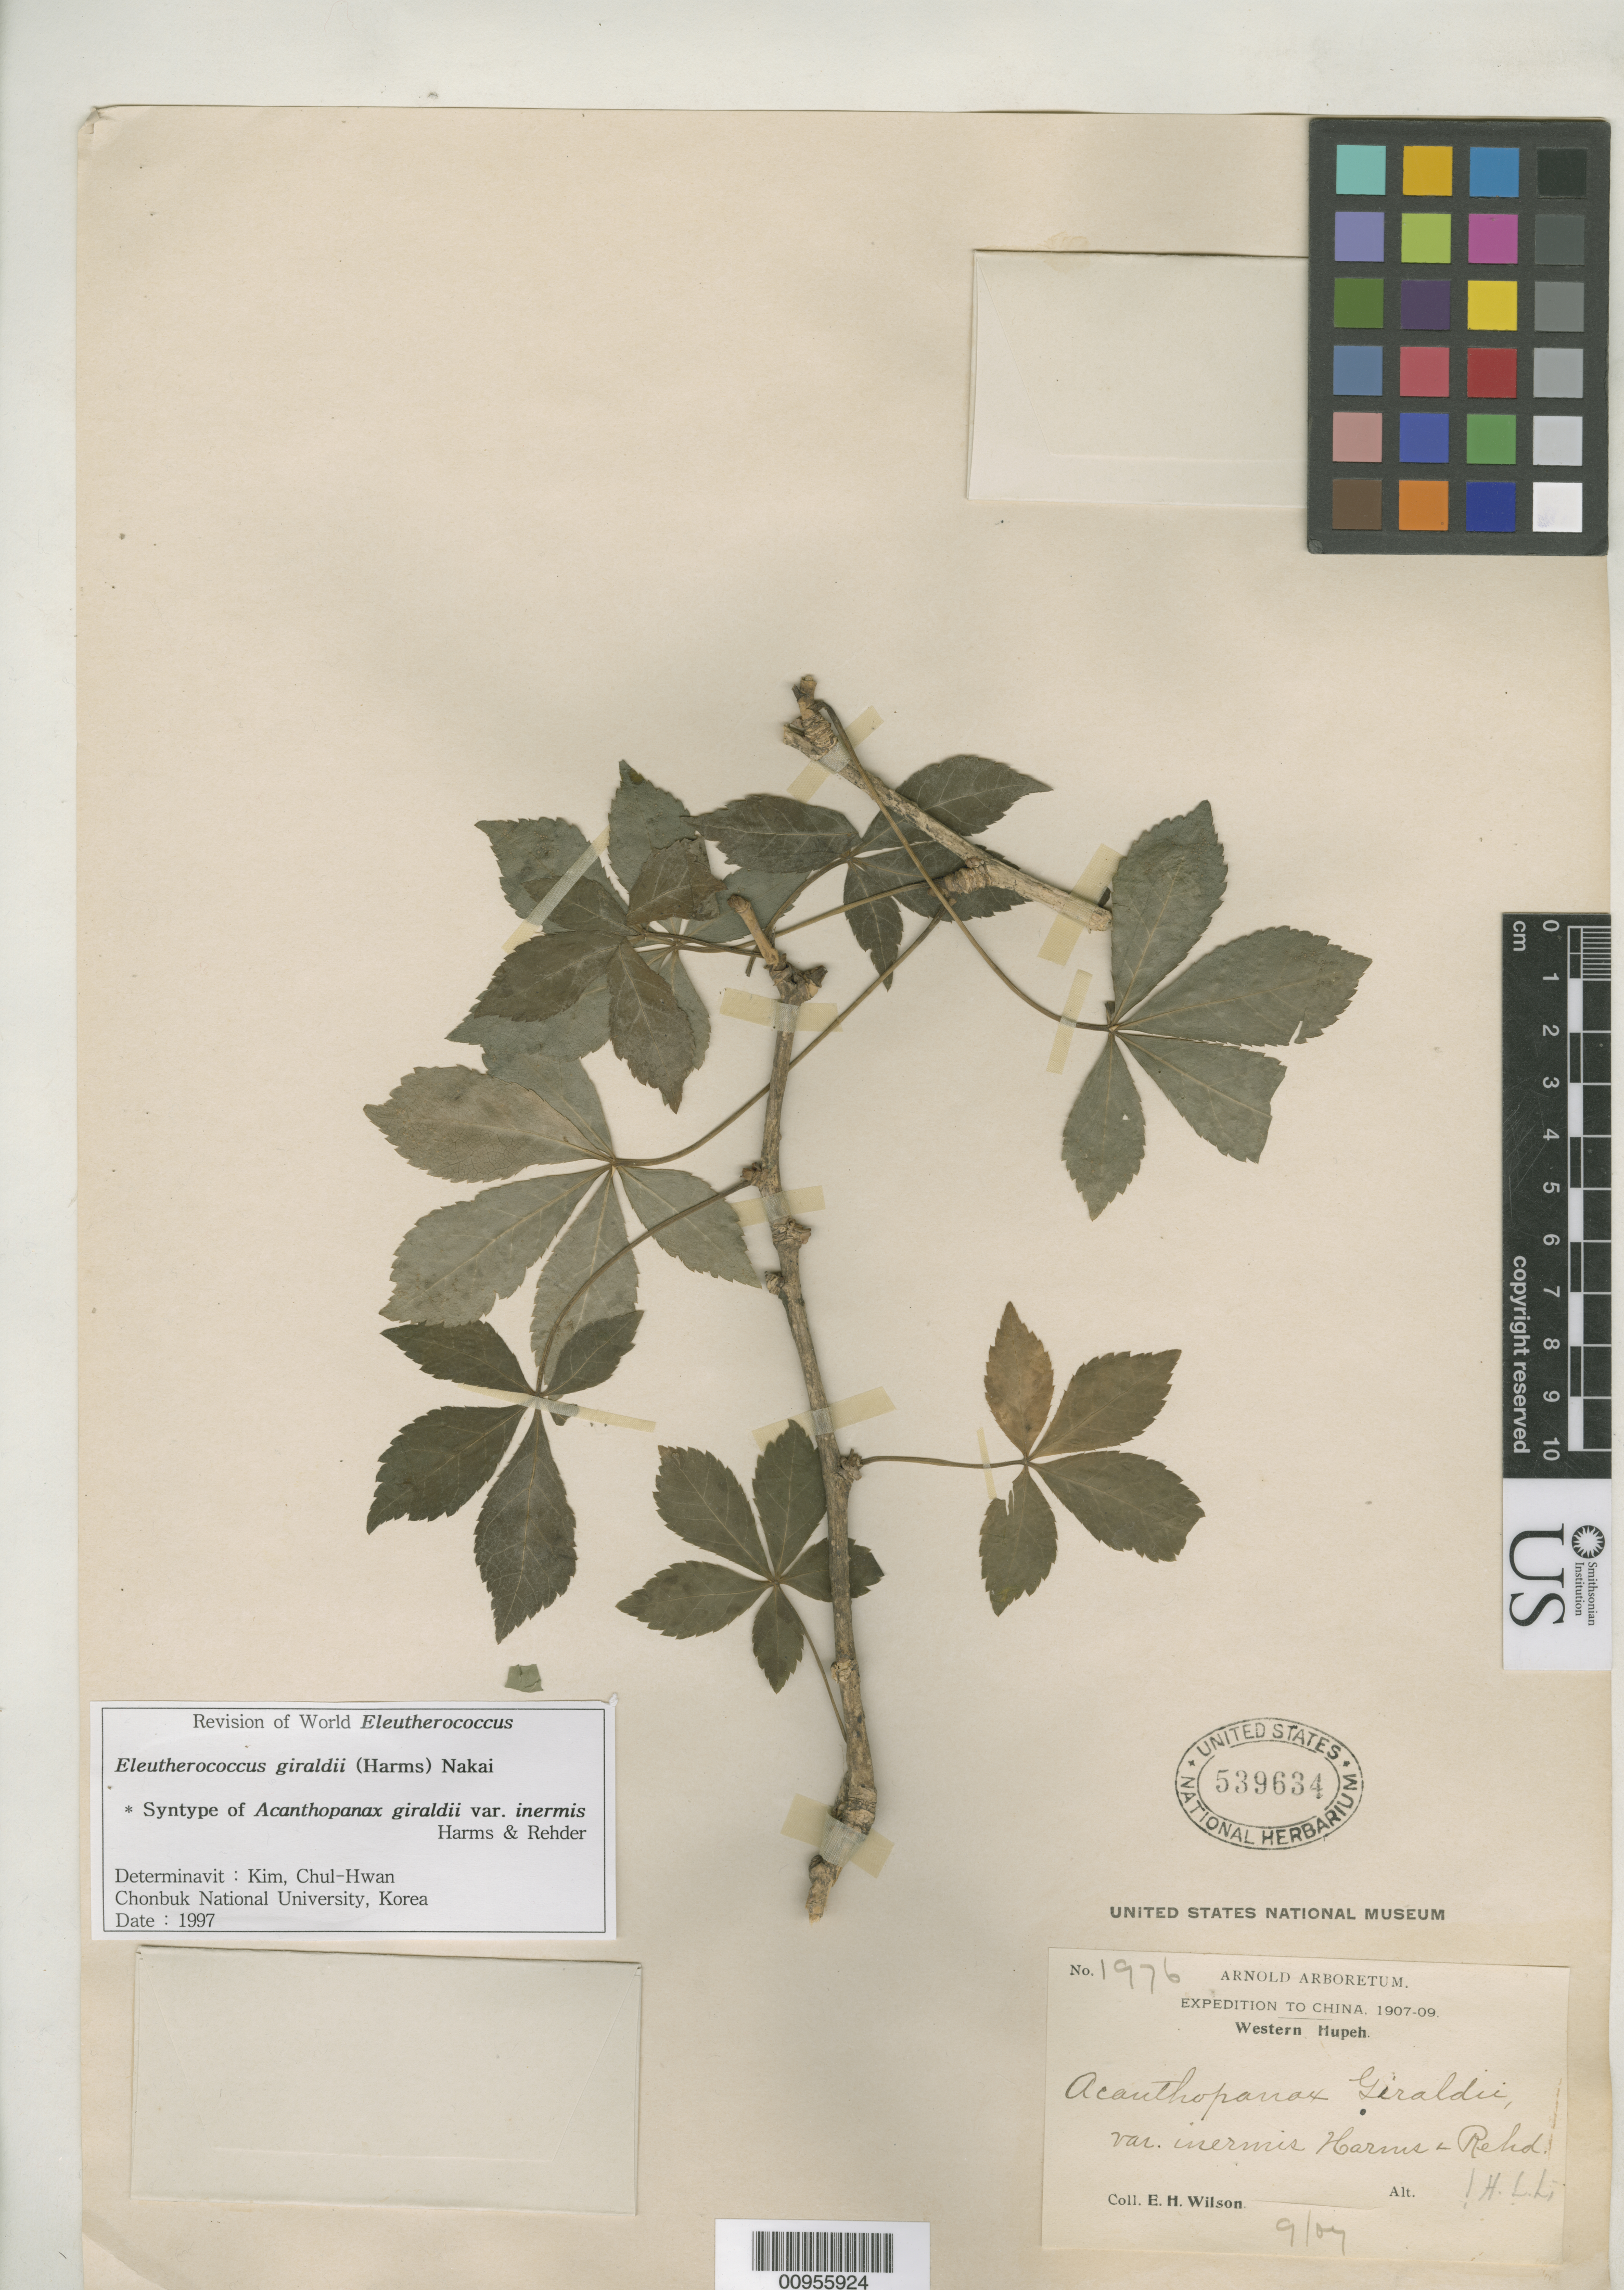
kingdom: Plantae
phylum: Tracheophyta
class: Magnoliopsida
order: Apiales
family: Araliaceae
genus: Acanthopanax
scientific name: Acanthopanax giraldii var. inermis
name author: Harms & Rehder in Sarg.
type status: Isosyntype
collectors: E. H. Wilson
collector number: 1976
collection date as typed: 1907 to -- --- 1909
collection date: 1907/1909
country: China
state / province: Hubei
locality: Western Hupeh.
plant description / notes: Lectotype collection is Wilson 276 as designated by H.L. Li, Sargentia 2: 81 (1942).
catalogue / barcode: US 539634